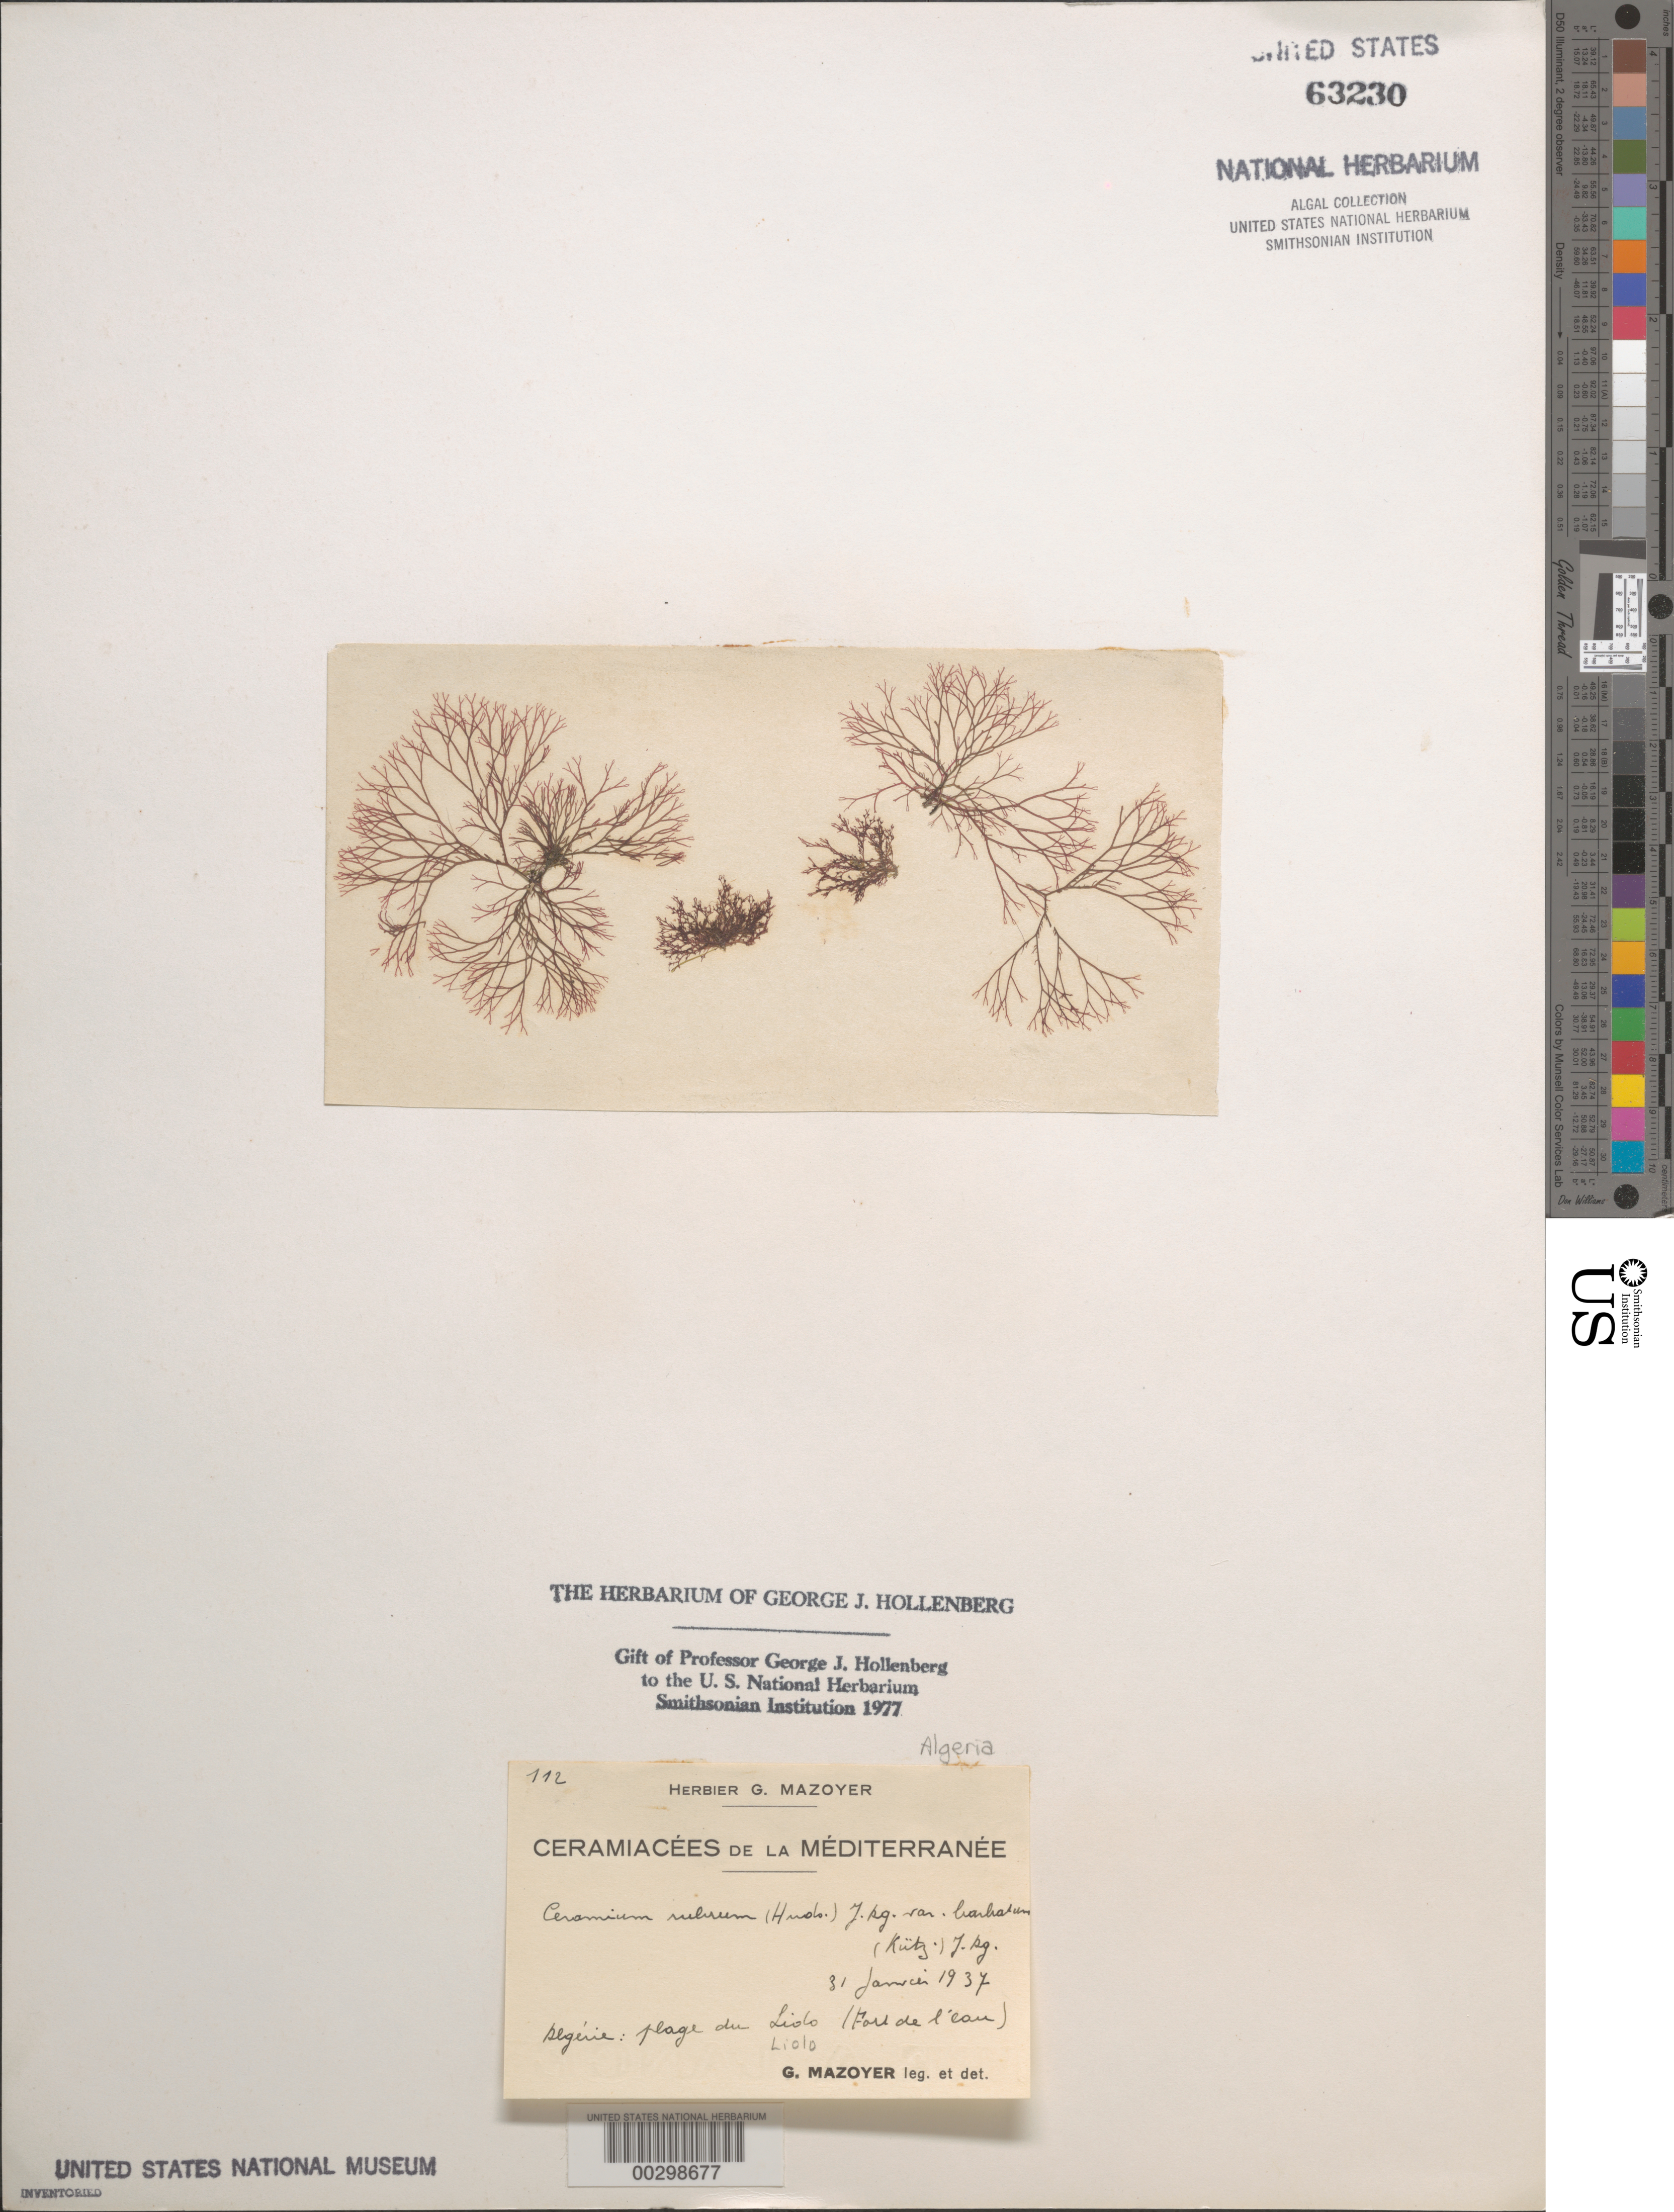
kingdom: Plantae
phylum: Rhodophyta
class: Florideophyceae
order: Ceramiales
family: Ceramiaceae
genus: Ceramium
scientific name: Ceramium rubrum var. barbatum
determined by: Feldman-Mazoyer, G.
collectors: G. Feldman-Mazoyer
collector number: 112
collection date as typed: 31 Jan 1937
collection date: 1937-01-31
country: Algeria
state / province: Alger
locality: Liolo Beach, Fort de l'Eau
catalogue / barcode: US 63230